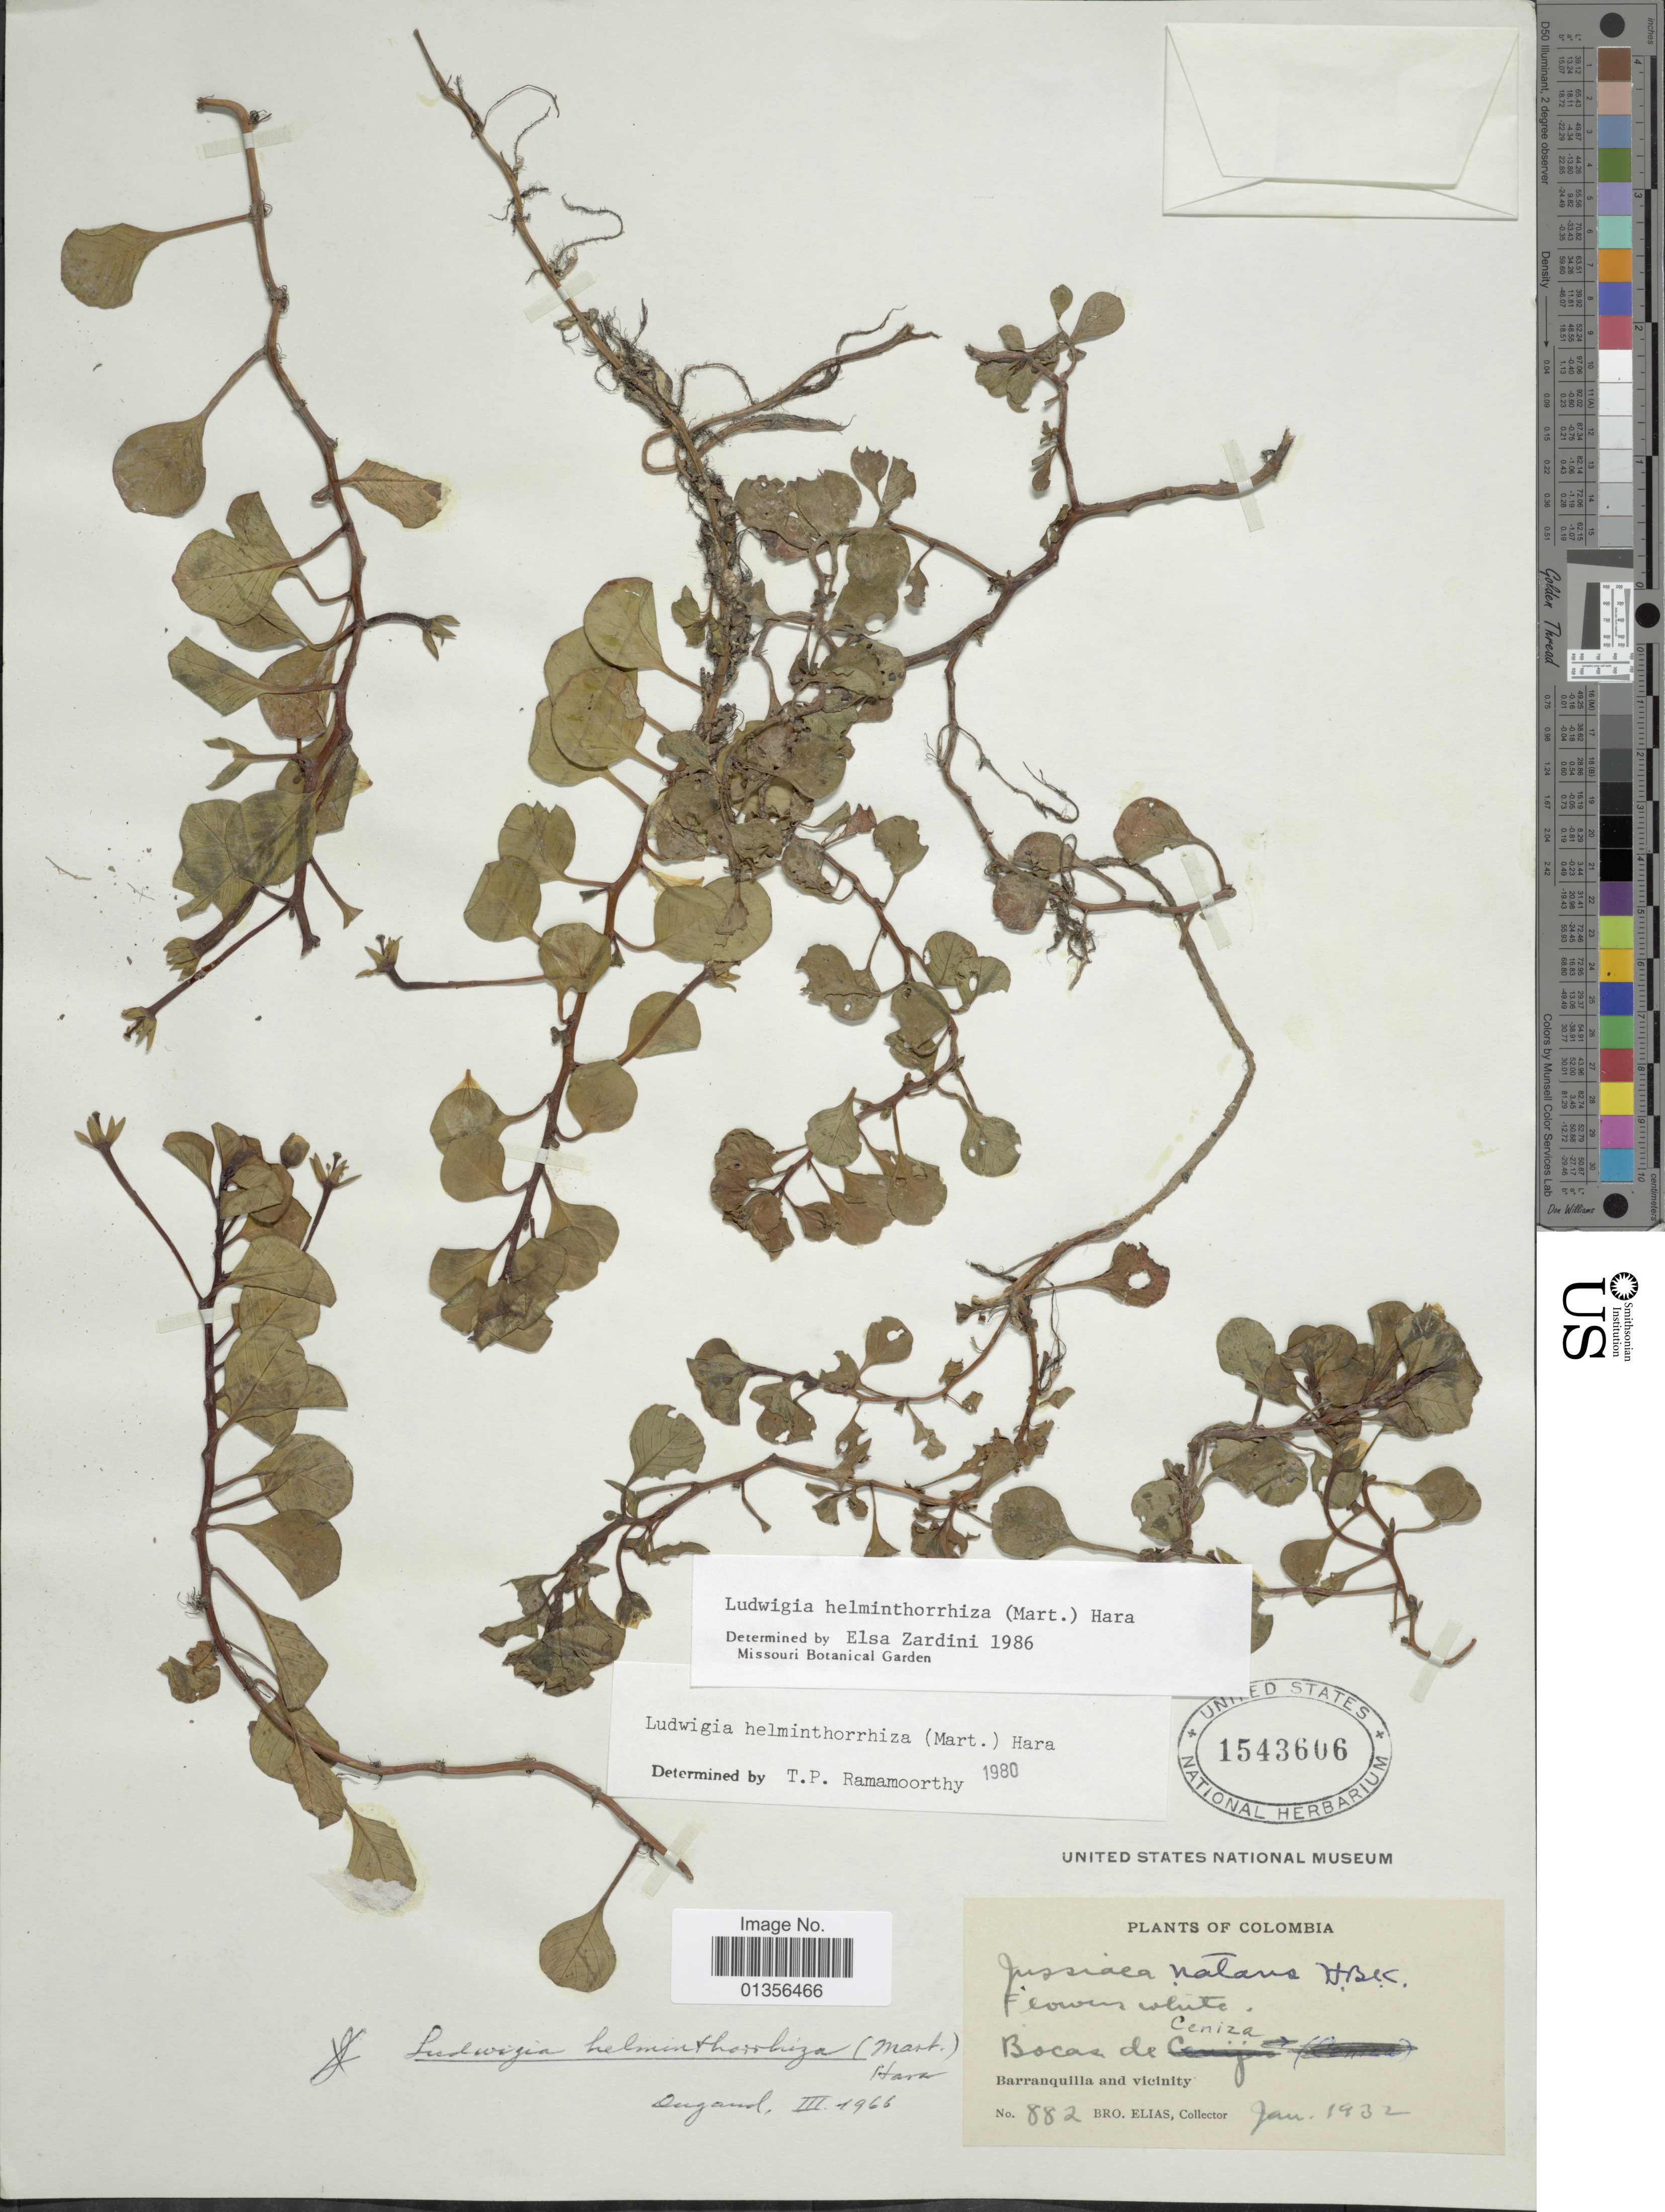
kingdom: Plantae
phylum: Tracheophyta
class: Magnoliopsida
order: Myrtales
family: Onagraceae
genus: Ludwigia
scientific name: Ludwigia helminthorrhiza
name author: (Mart.) H. Hara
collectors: Bro. Elias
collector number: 882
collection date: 1932-01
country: Colombia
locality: Bocas de Ceniza. Barranquilla and vicinity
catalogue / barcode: US 1543606